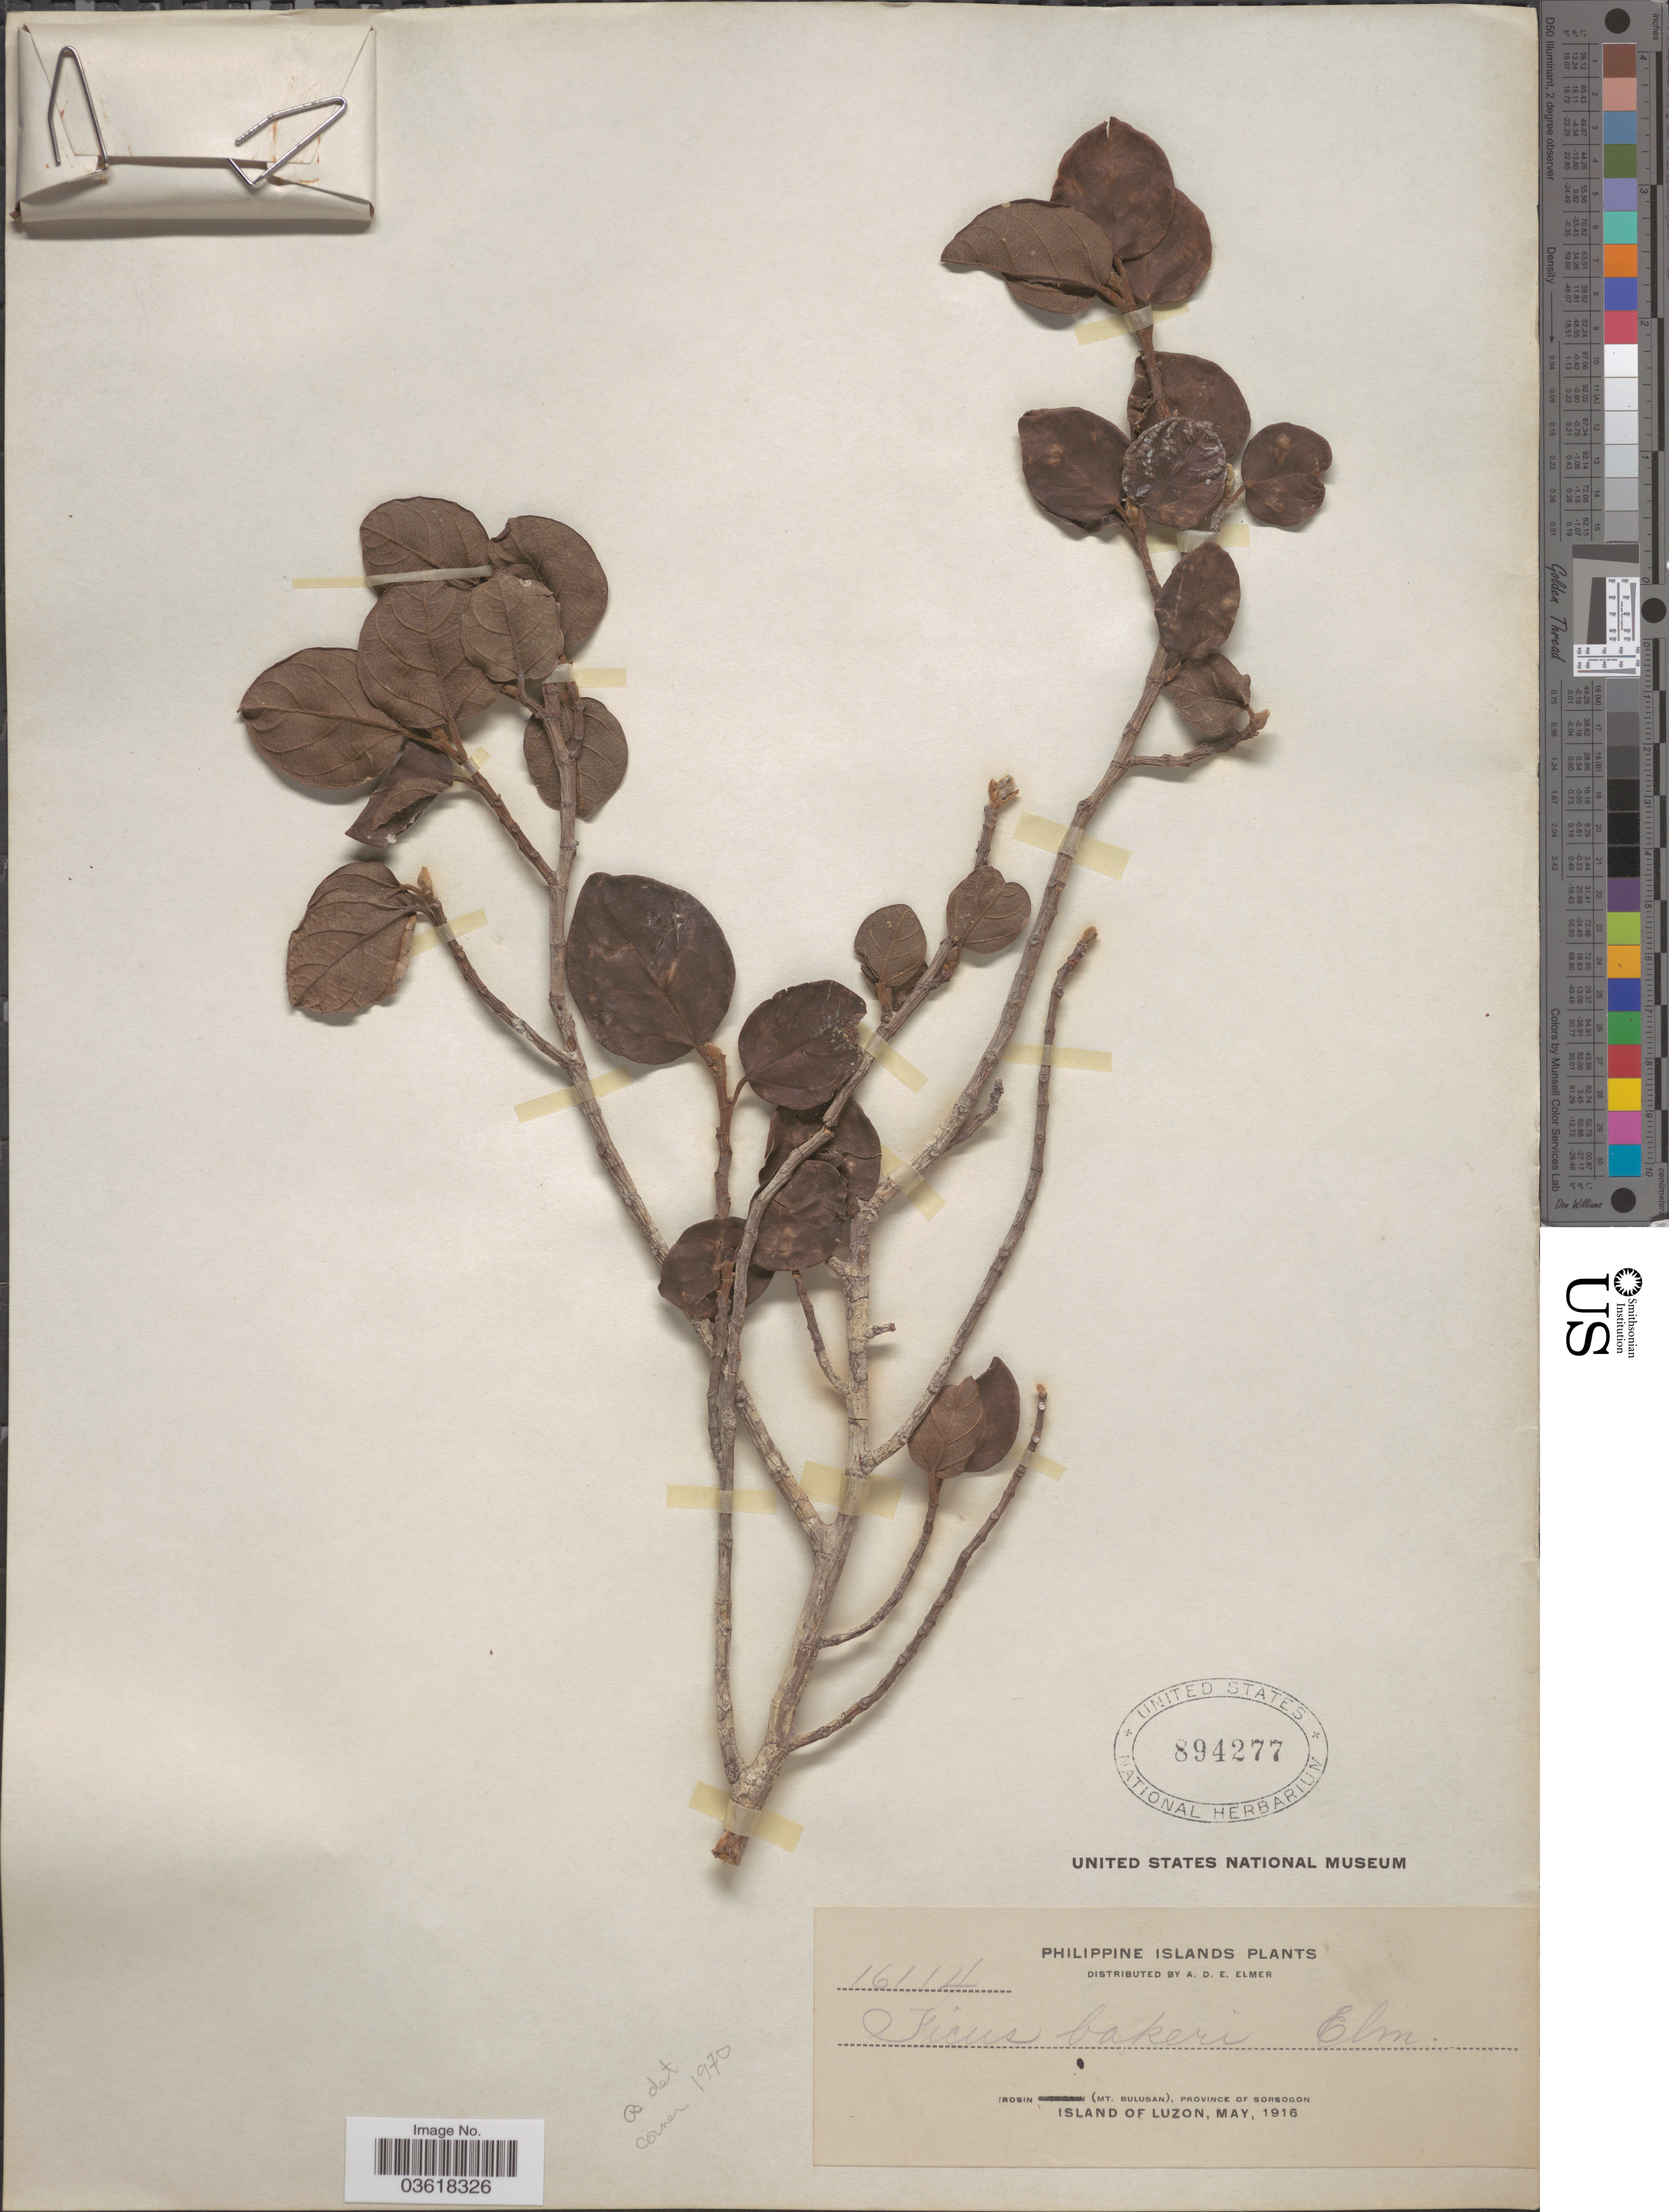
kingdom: Plantae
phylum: Tracheophyta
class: Magnoliopsida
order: Rosales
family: Moraceae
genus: Ficus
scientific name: Ficus bakeri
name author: Elmer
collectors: A. D. E. Elmer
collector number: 16114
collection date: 1916-05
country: Philippines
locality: Irosin (Mt. Bulusan), Province of Sorsogon, Island of Luzon.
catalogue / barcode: US 894277